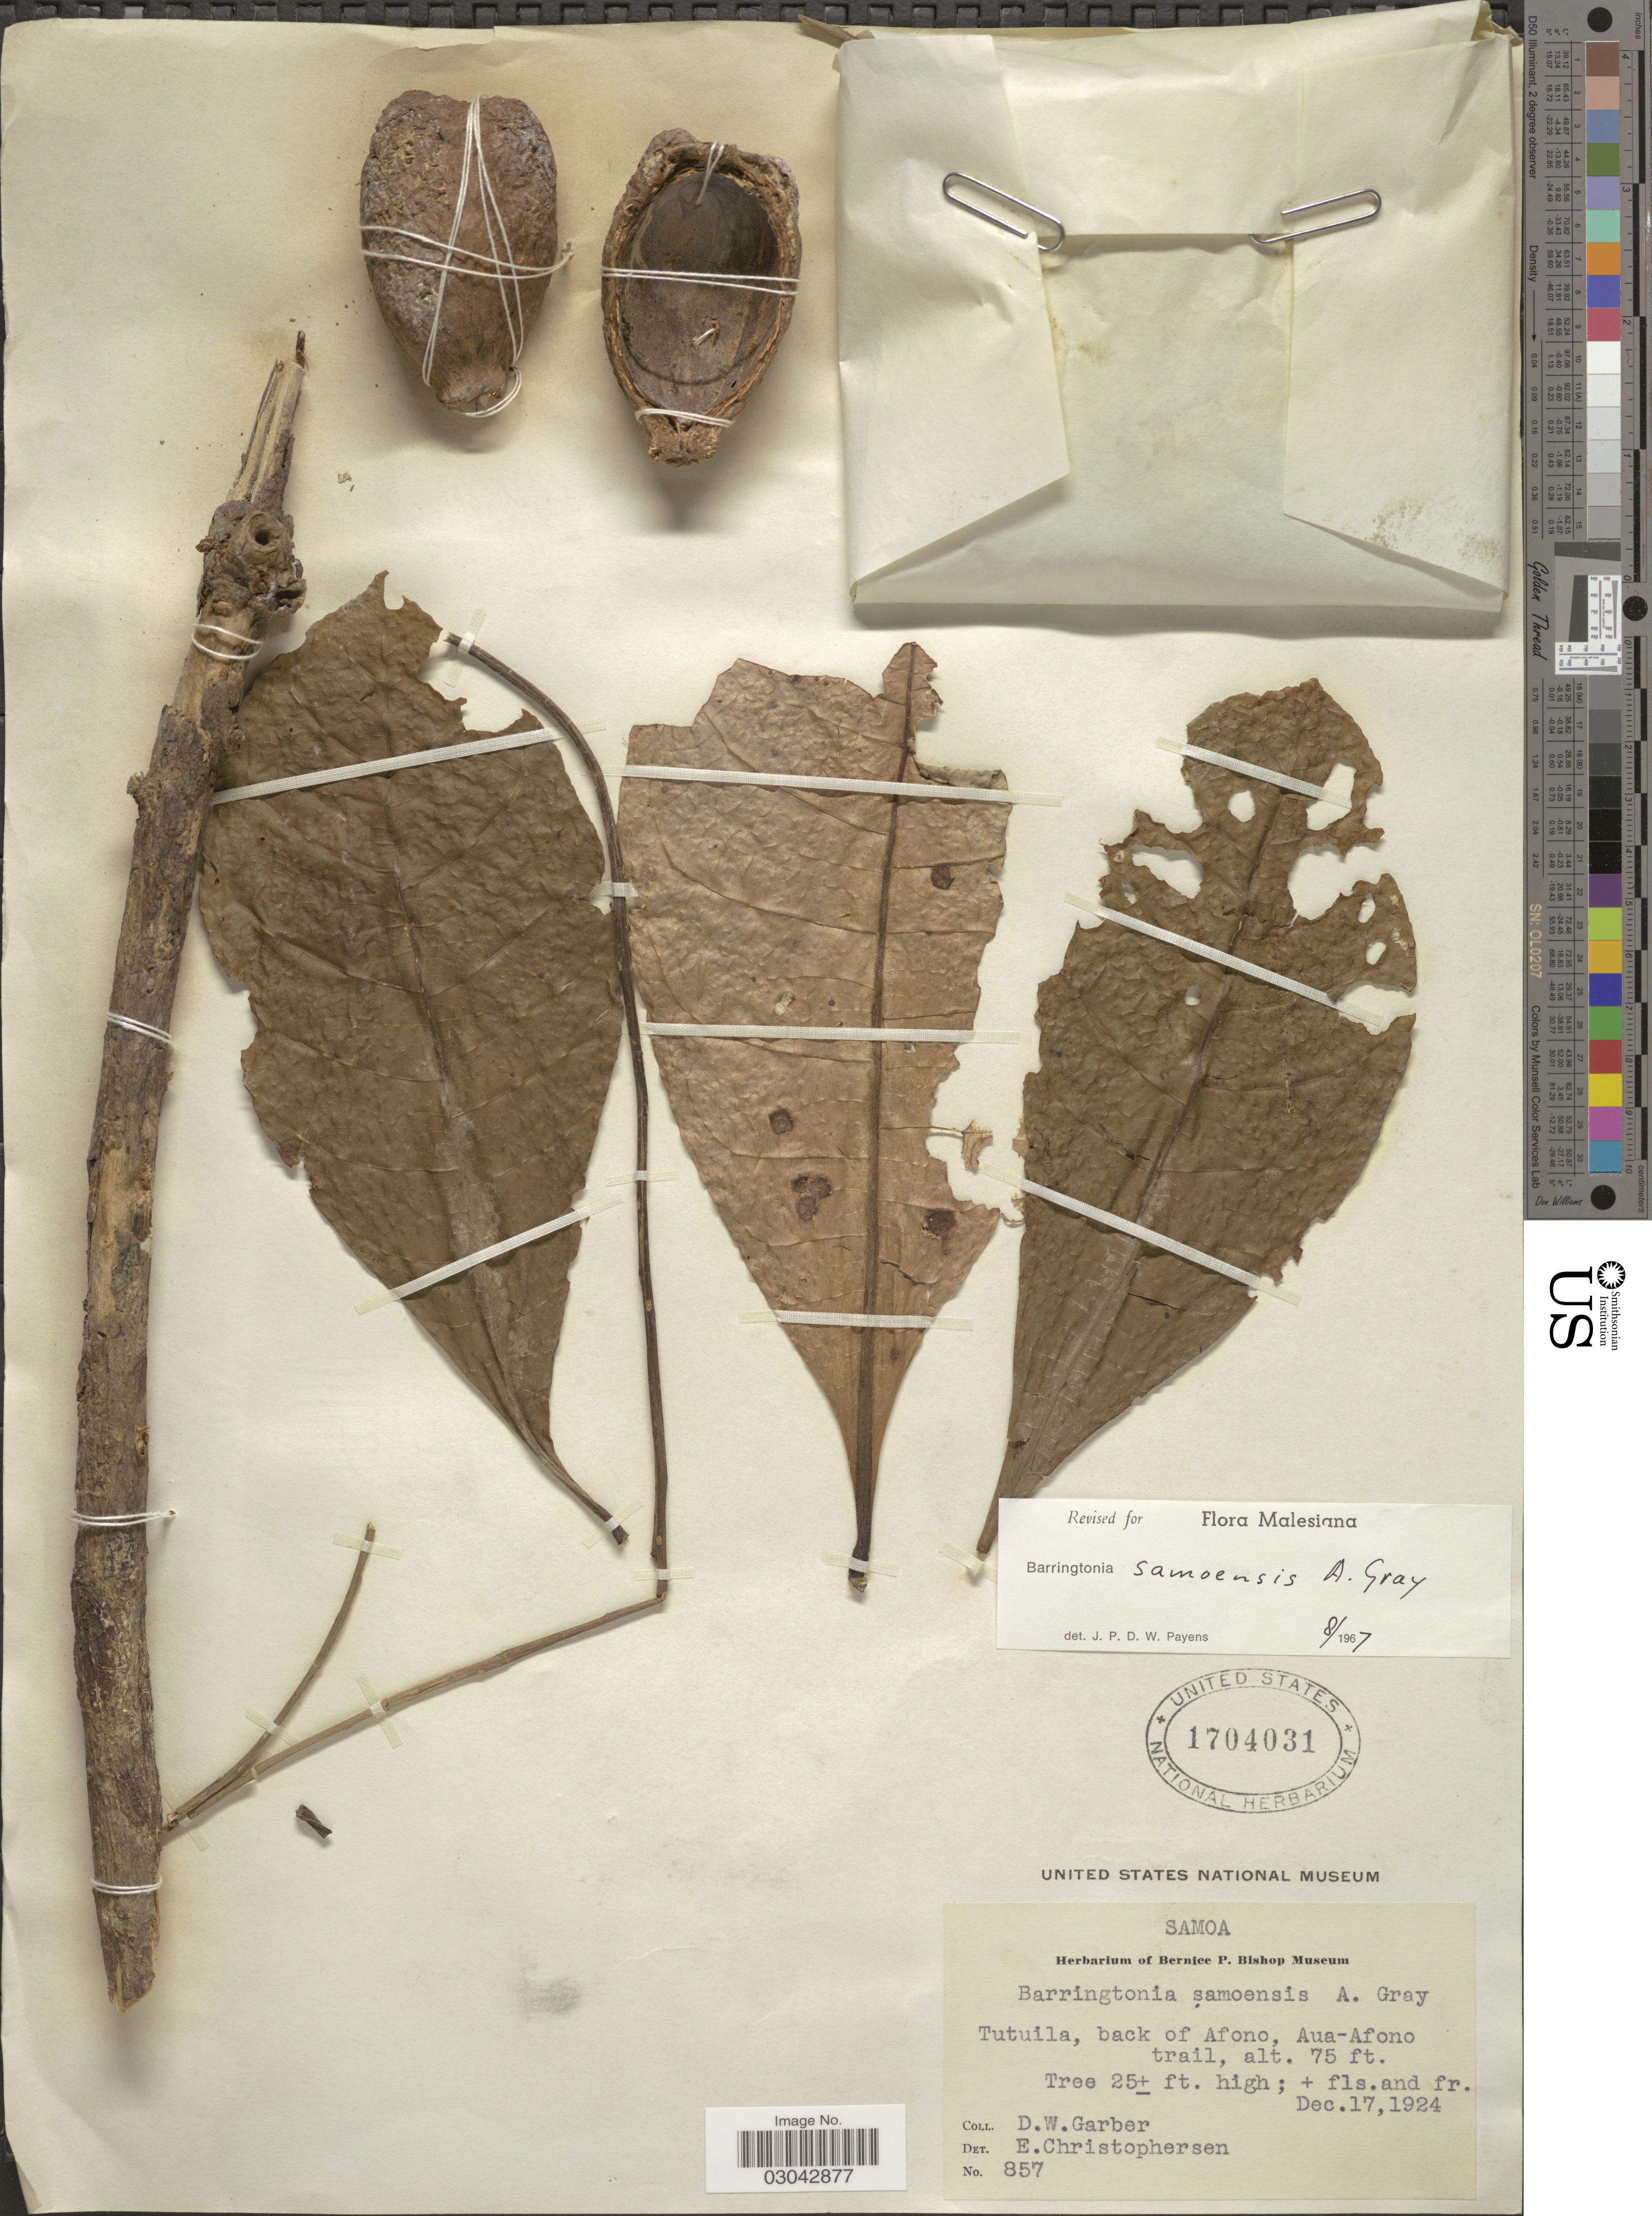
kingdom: Plantae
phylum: Tracheophyta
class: Magnoliopsida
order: Ericales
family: Lecythidaceae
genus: Barringtonia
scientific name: Barringtonia samoensis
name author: A. Gray in Wilkes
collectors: D. W. Garber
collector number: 857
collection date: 1924-12-17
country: American Samoa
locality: Samoa, Tutuila, back of Afono, Aua-Afono trail.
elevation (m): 23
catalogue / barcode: US 1704031